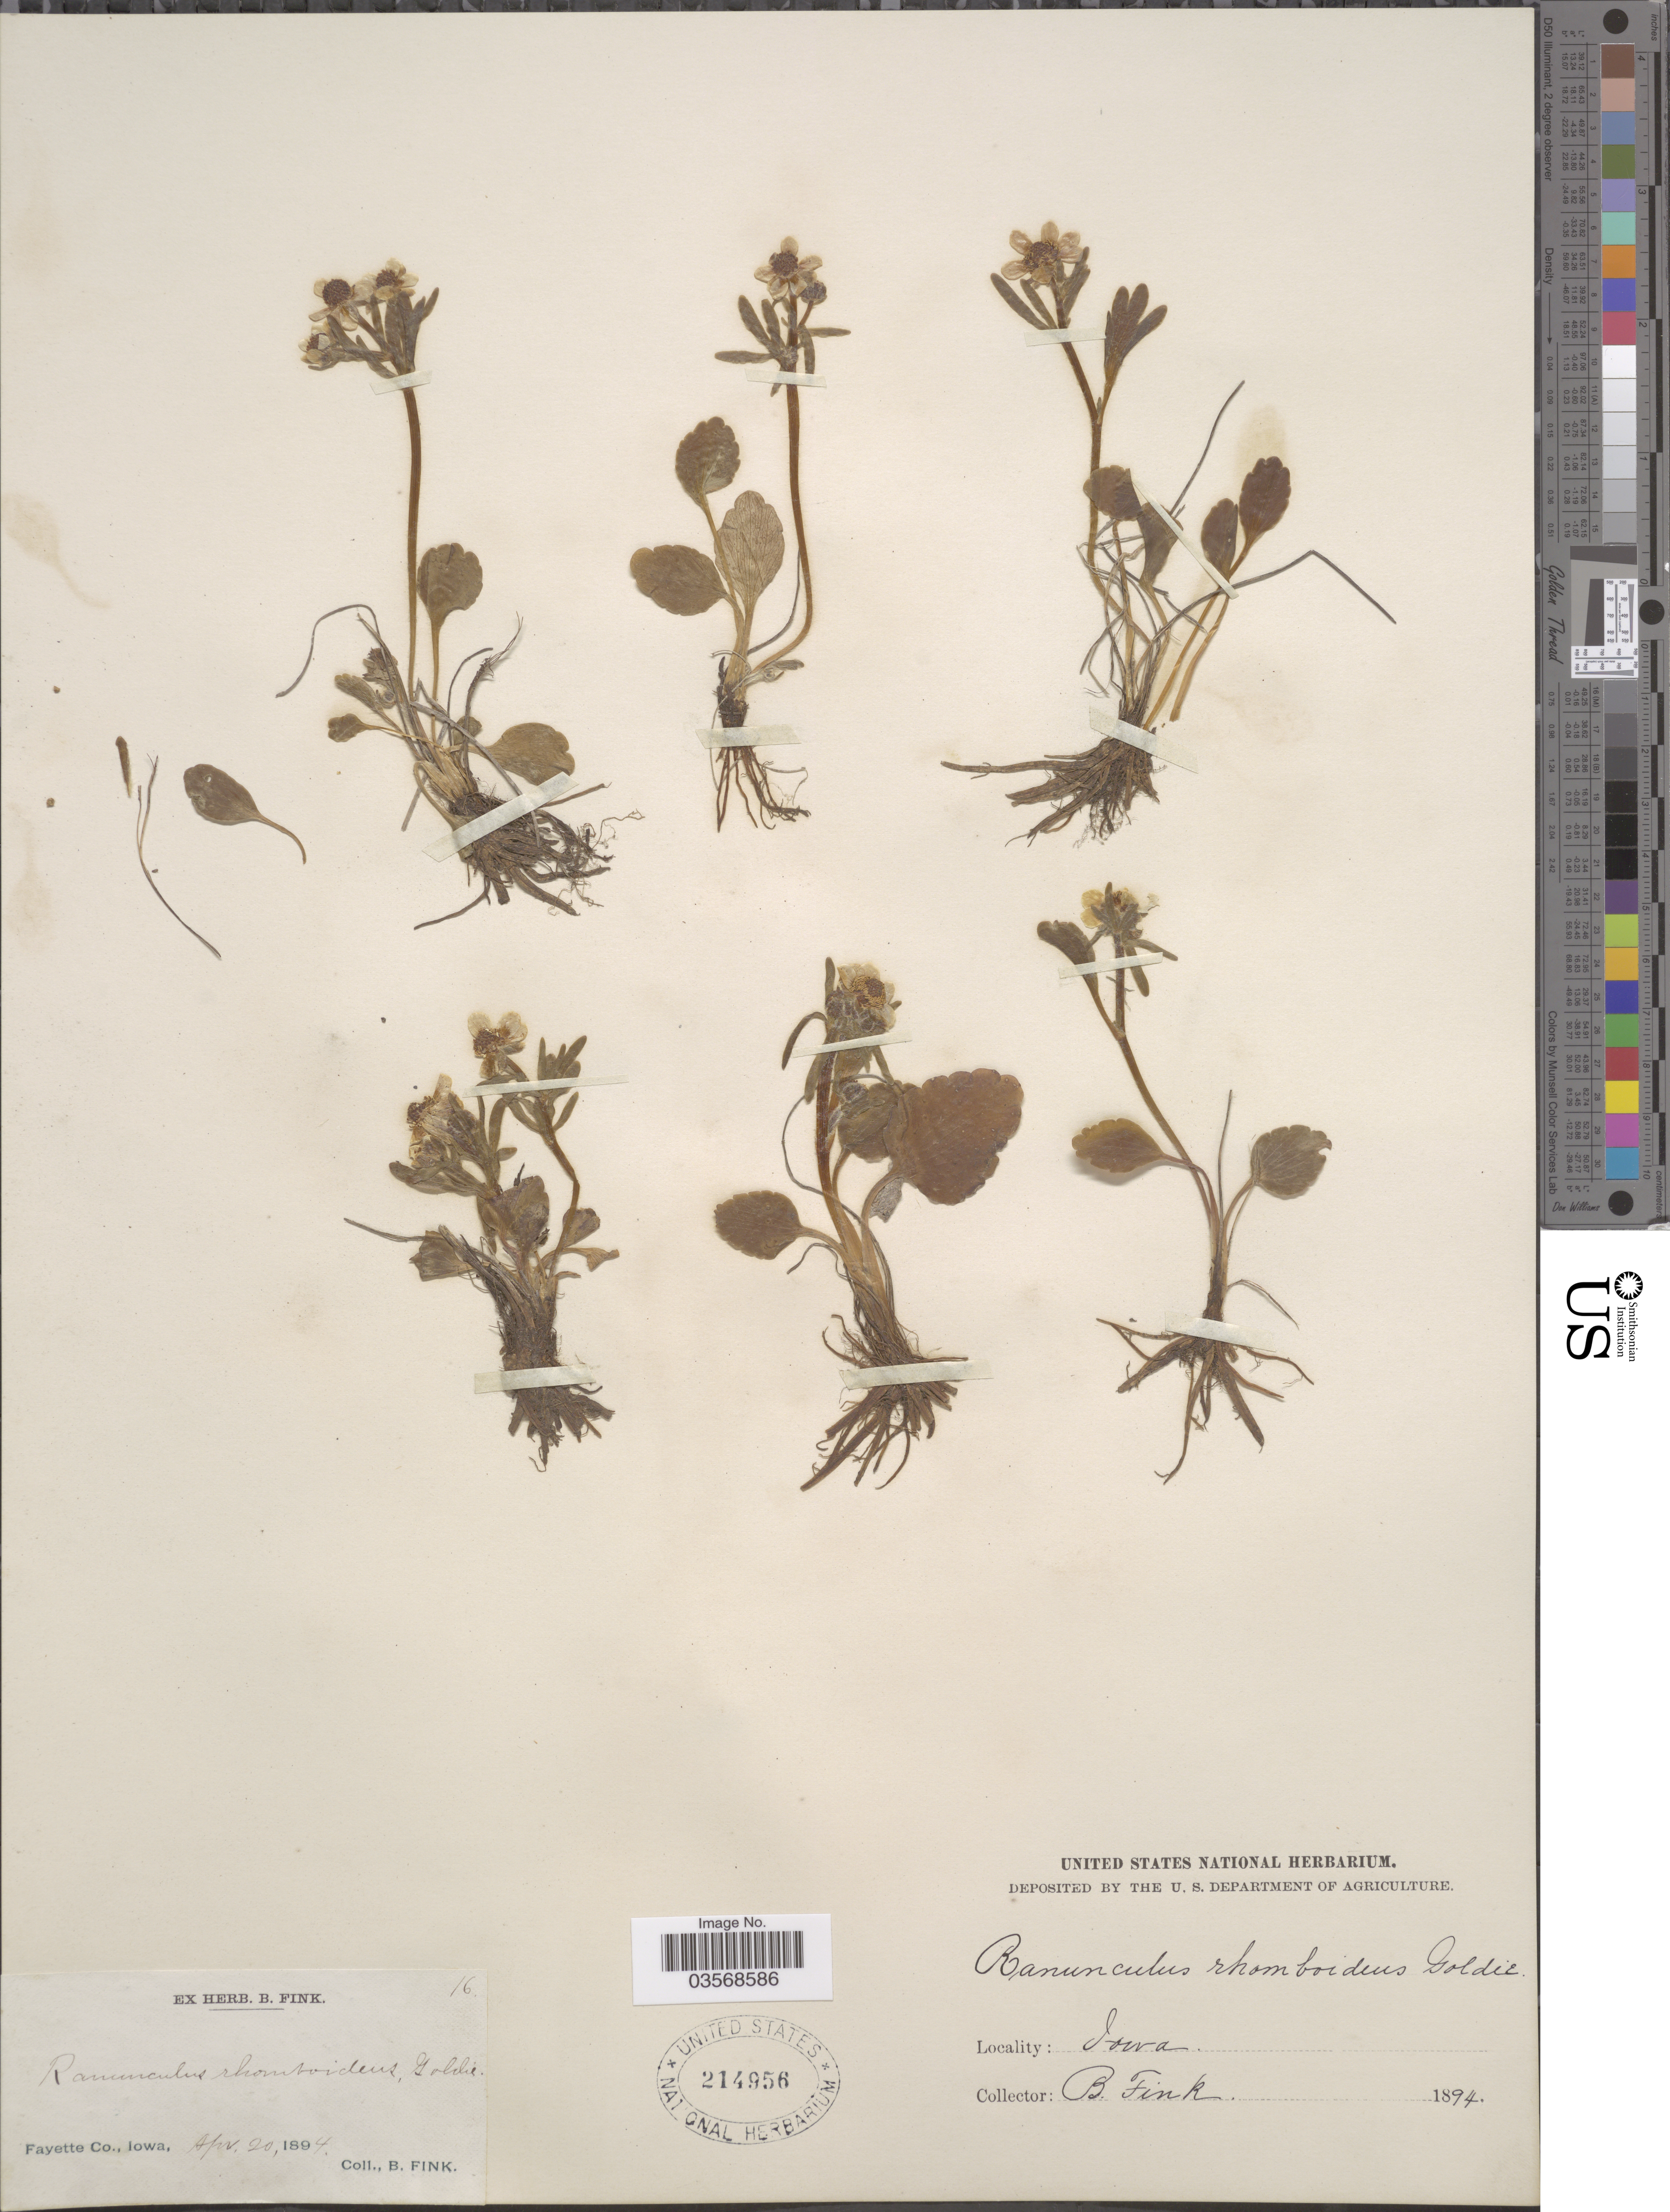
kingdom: Plantae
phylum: Tracheophyta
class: Magnoliopsida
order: Ranunculales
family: Ranunculaceae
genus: Ranunculus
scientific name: Ranunculus ovalis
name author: Raf.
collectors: B. Fink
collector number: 16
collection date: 1894-04-20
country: United States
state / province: Iowa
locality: Fayette Co.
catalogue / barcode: US 214956